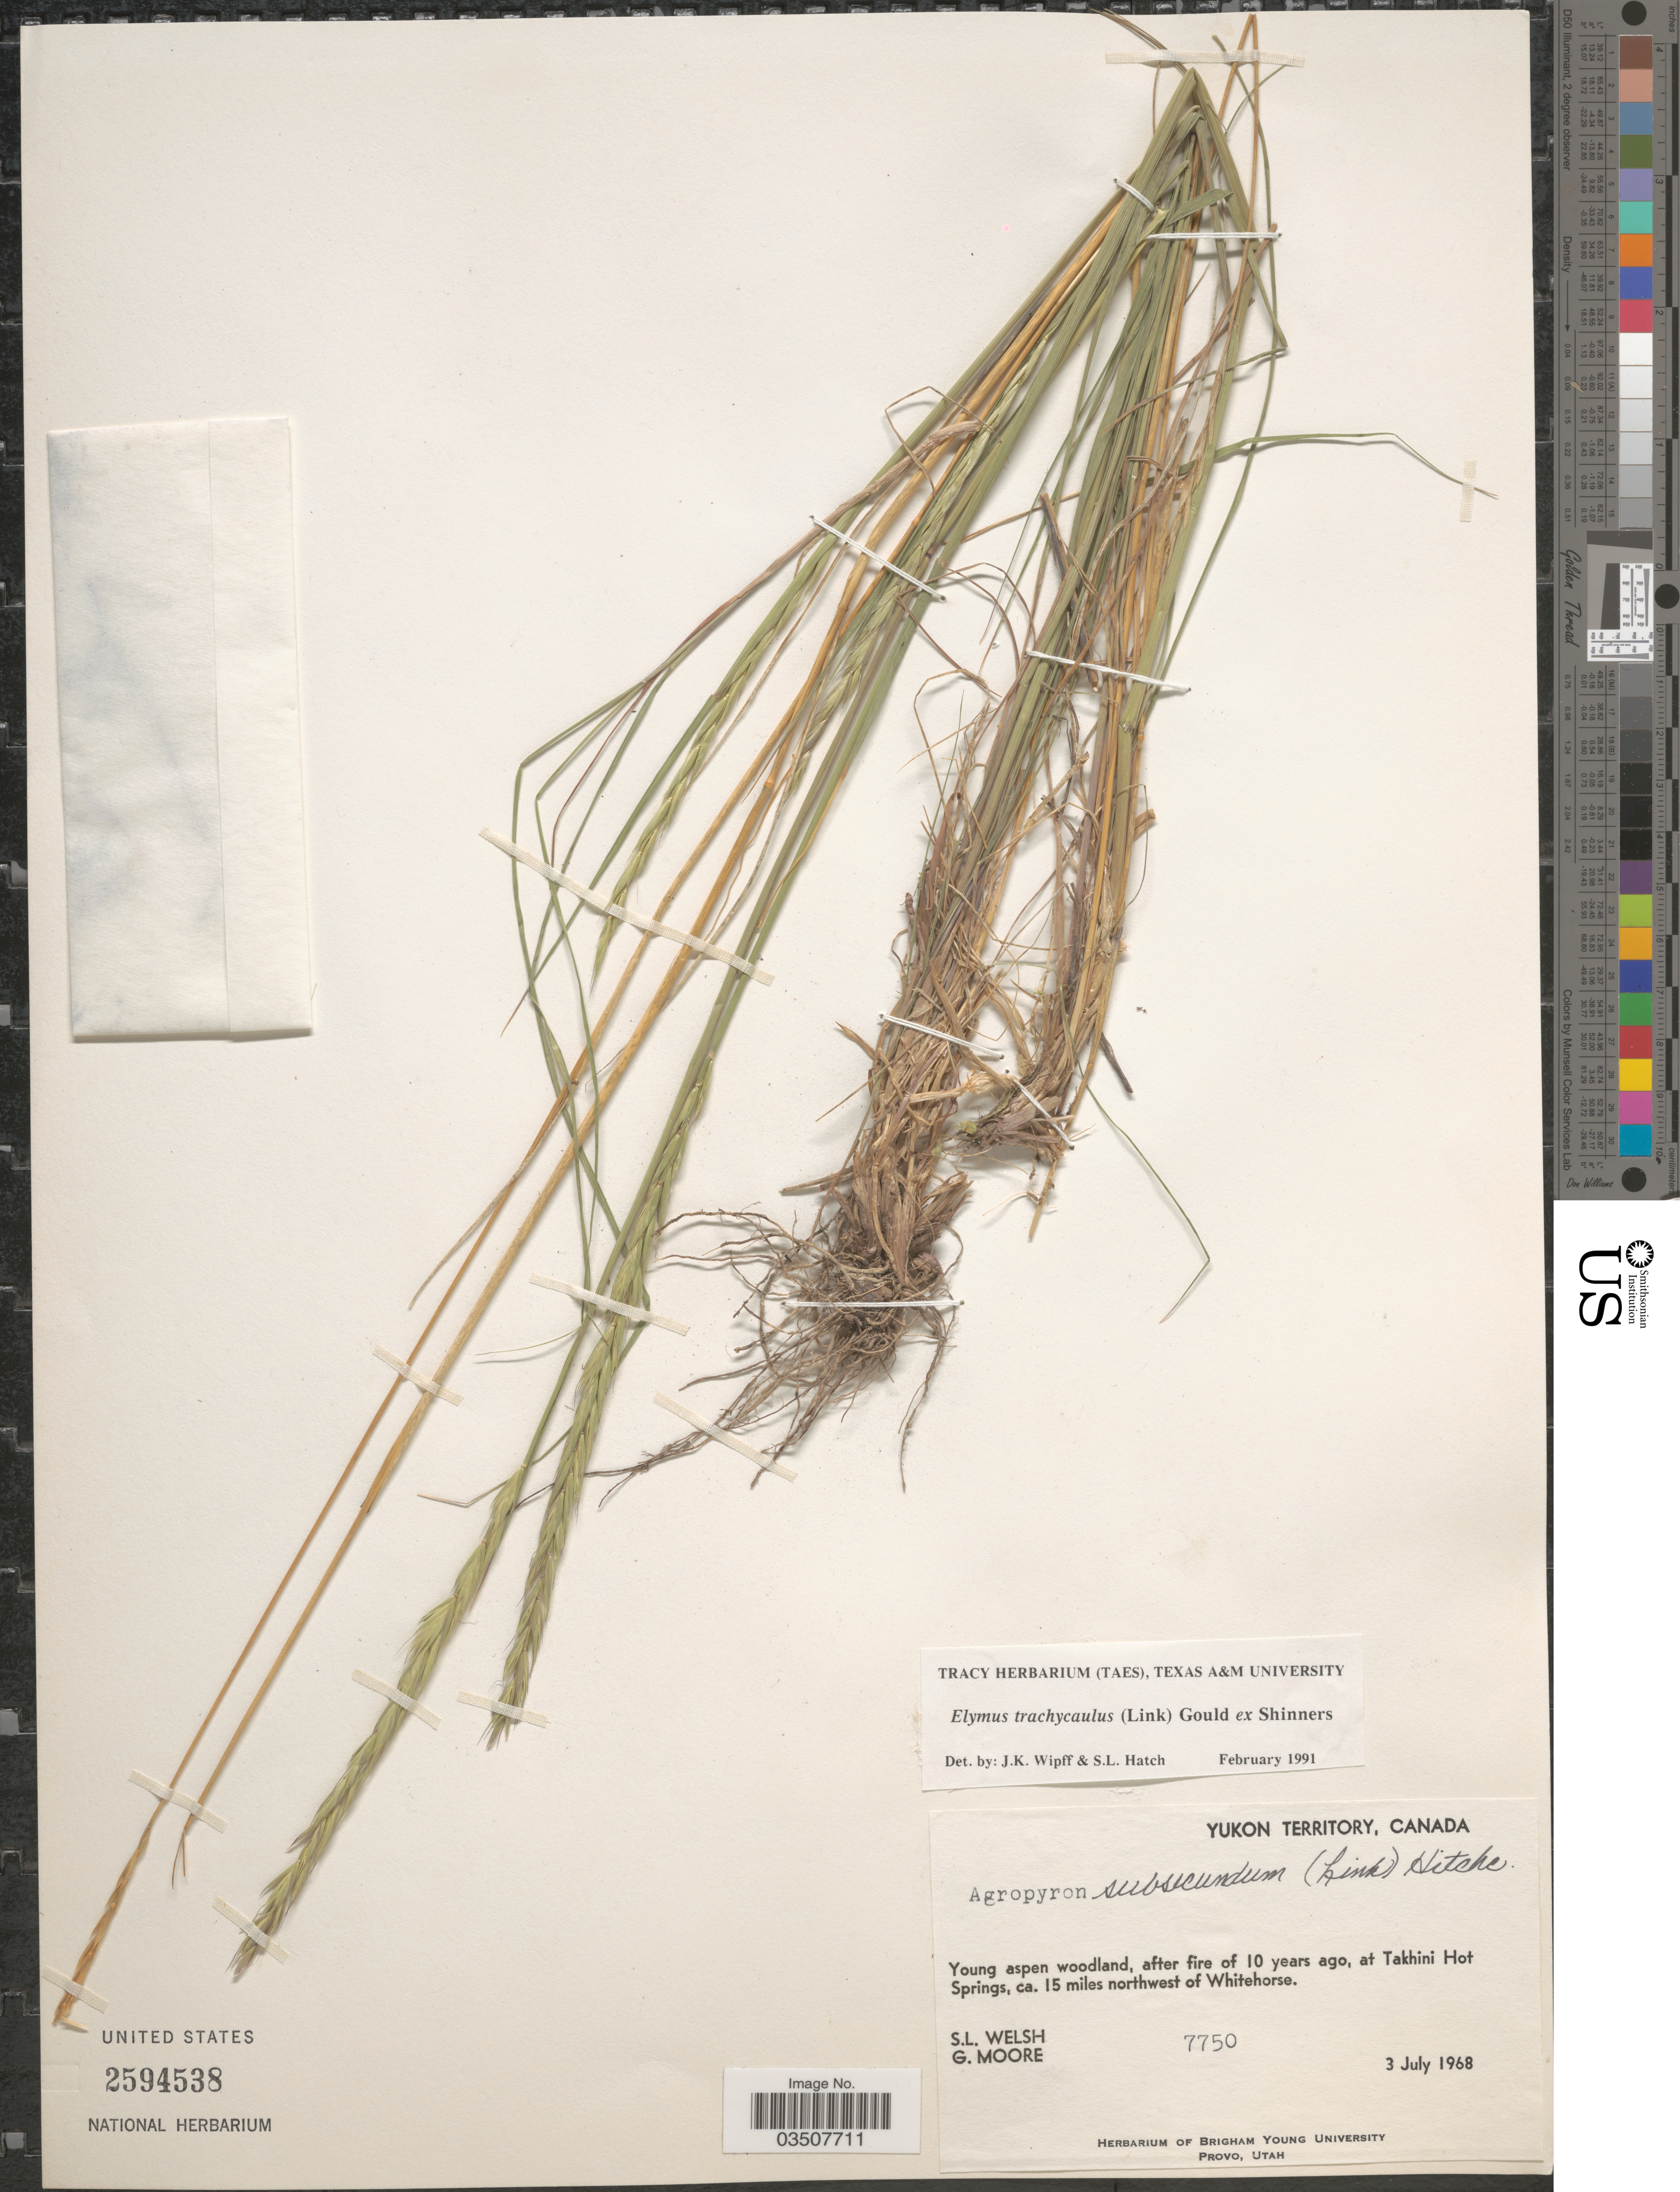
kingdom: Plantae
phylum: Tracheophyta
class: Liliopsida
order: Poales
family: Poaceae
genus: Elymus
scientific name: Elymus trachycaulus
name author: (Link) Gould ex Shinners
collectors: S. Welsh & G. Moore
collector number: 7750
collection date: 1968-07-03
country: Canada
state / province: Yukon Territory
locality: Young aspen woodland, after fire of 10 years ago, at Takhini Hot Springs, ca. 15 miles northwest of Whitehorse.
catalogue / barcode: US 2594538